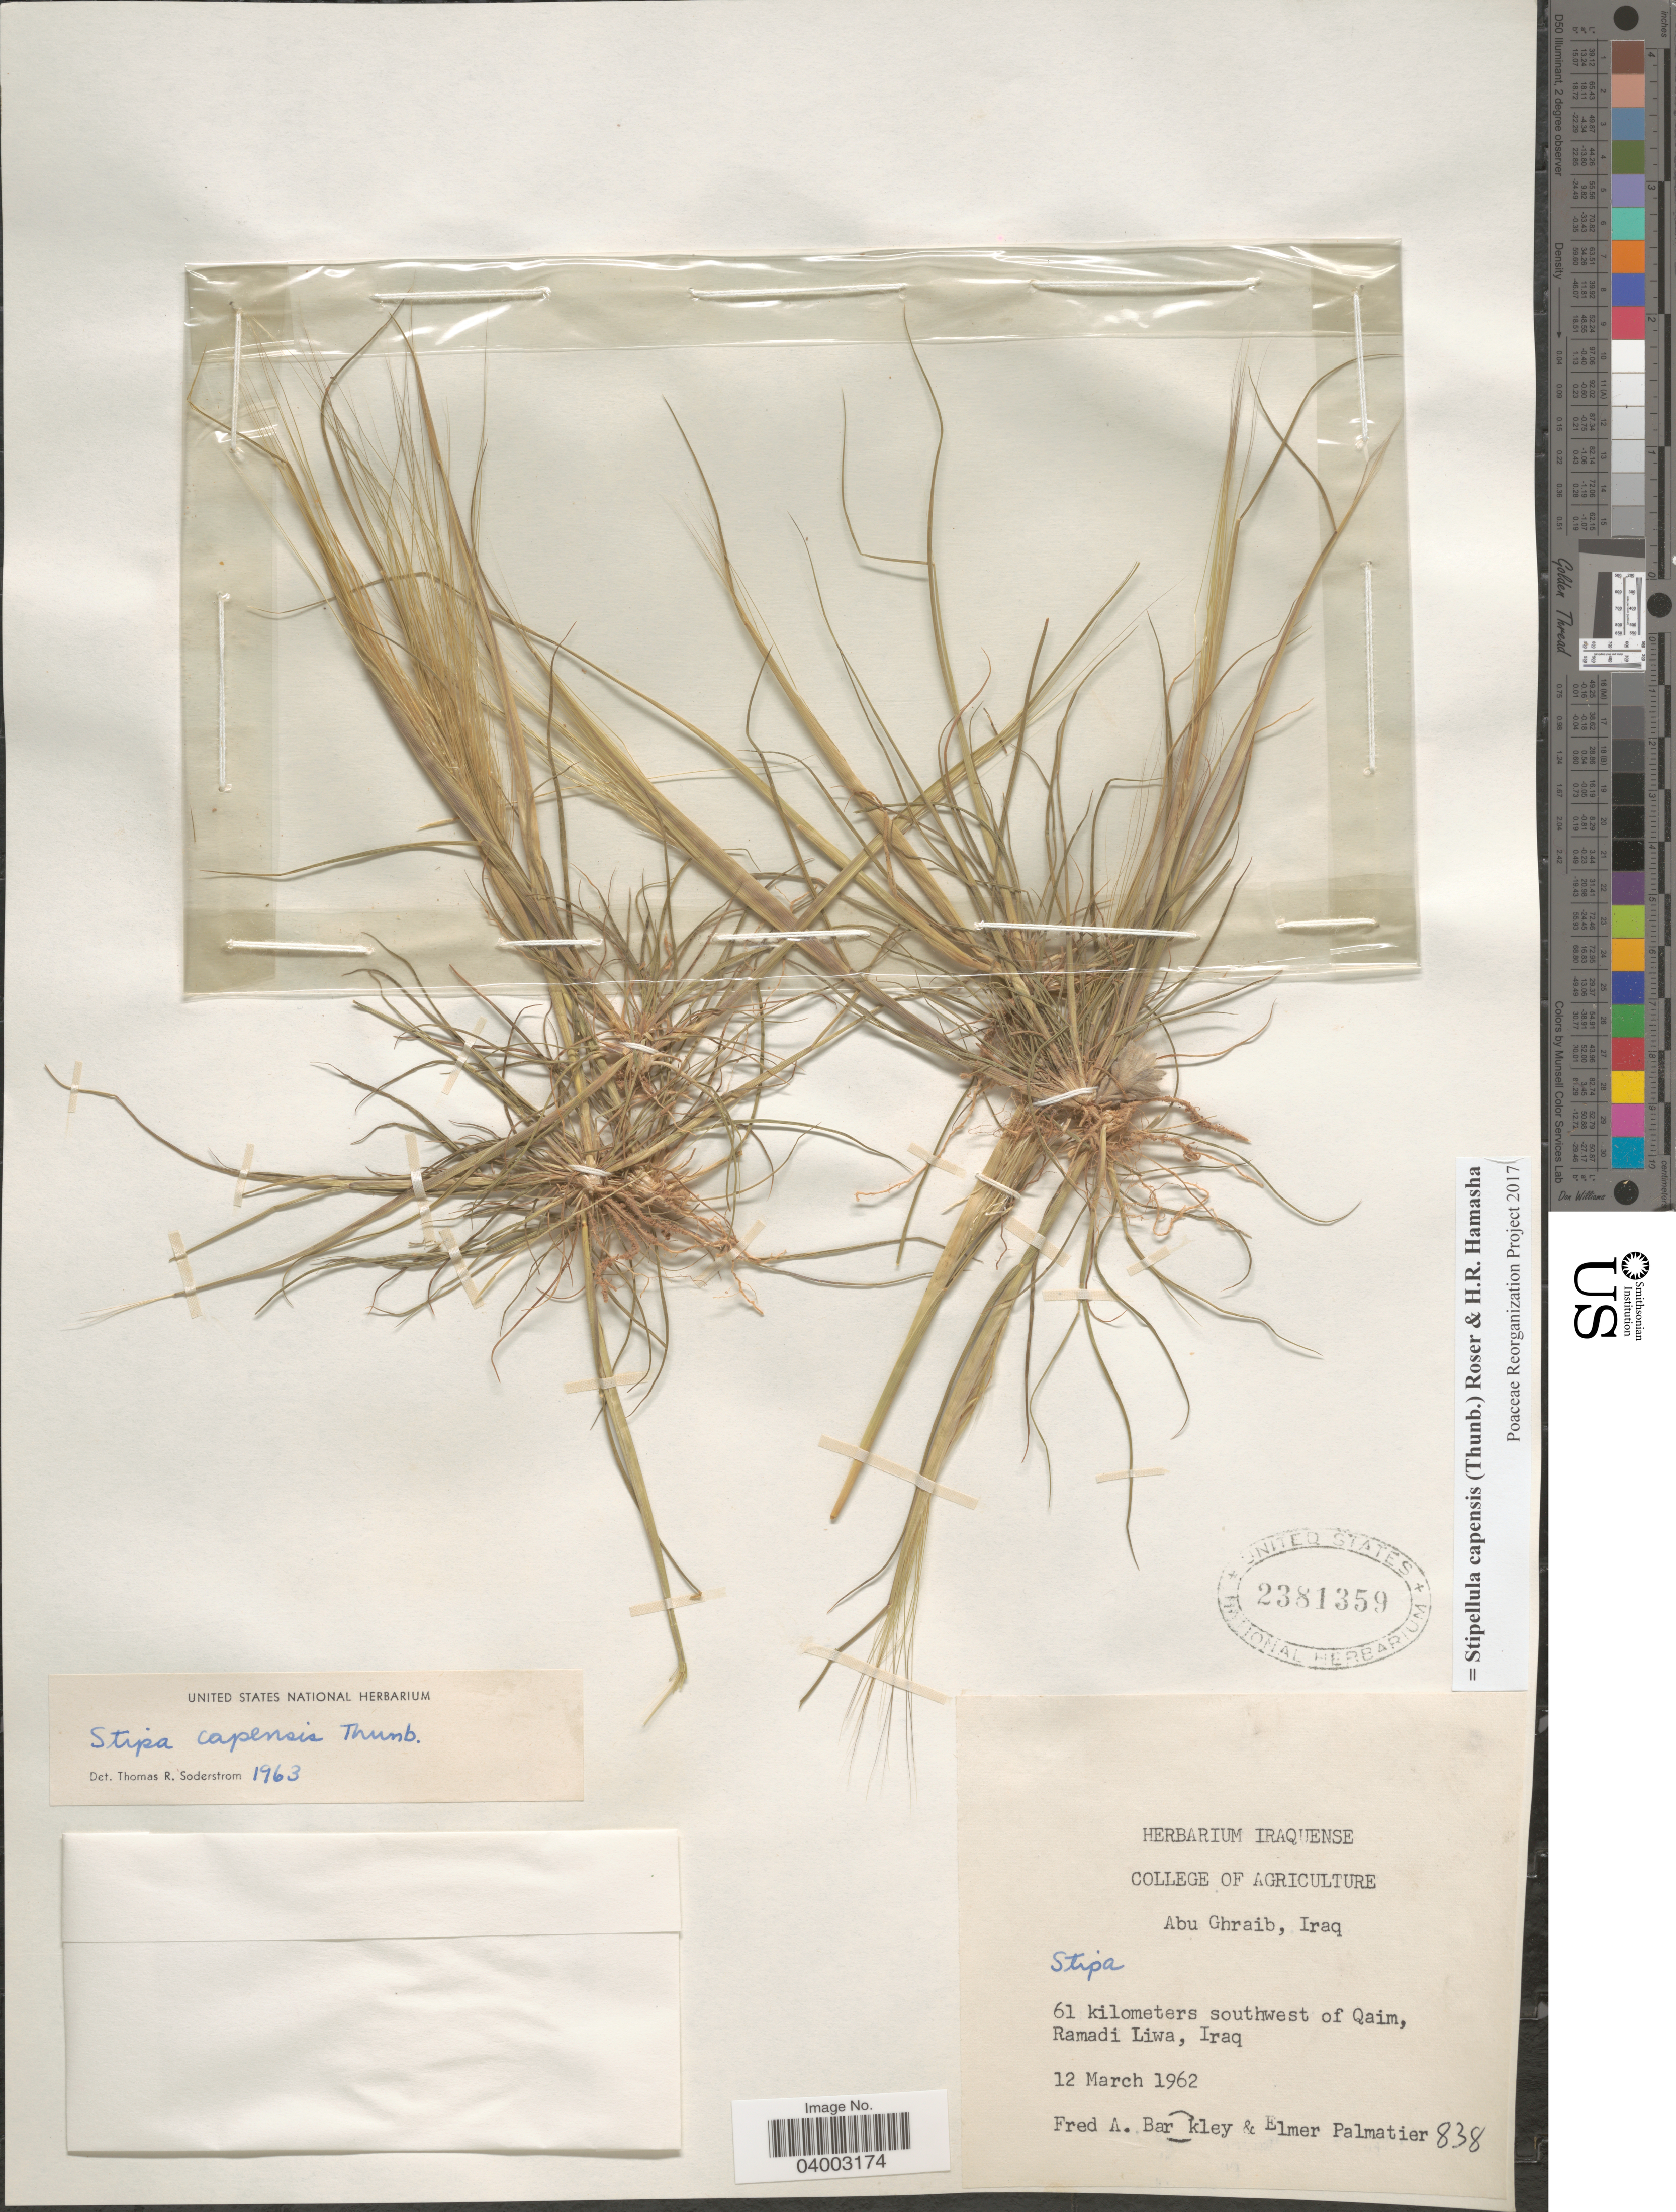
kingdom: Plantae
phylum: Tracheophyta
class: Liliopsida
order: Poales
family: Poaceae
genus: Stipellula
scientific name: Stipellula capensis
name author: (Thunb.) Röser & H. R. Hamasha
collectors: F. A. Barkley & E. Palmatier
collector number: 838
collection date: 1962-03-12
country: Iraq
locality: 61 kilometers southwest of Qaim, Ramadi Liwa.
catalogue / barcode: US 2381359